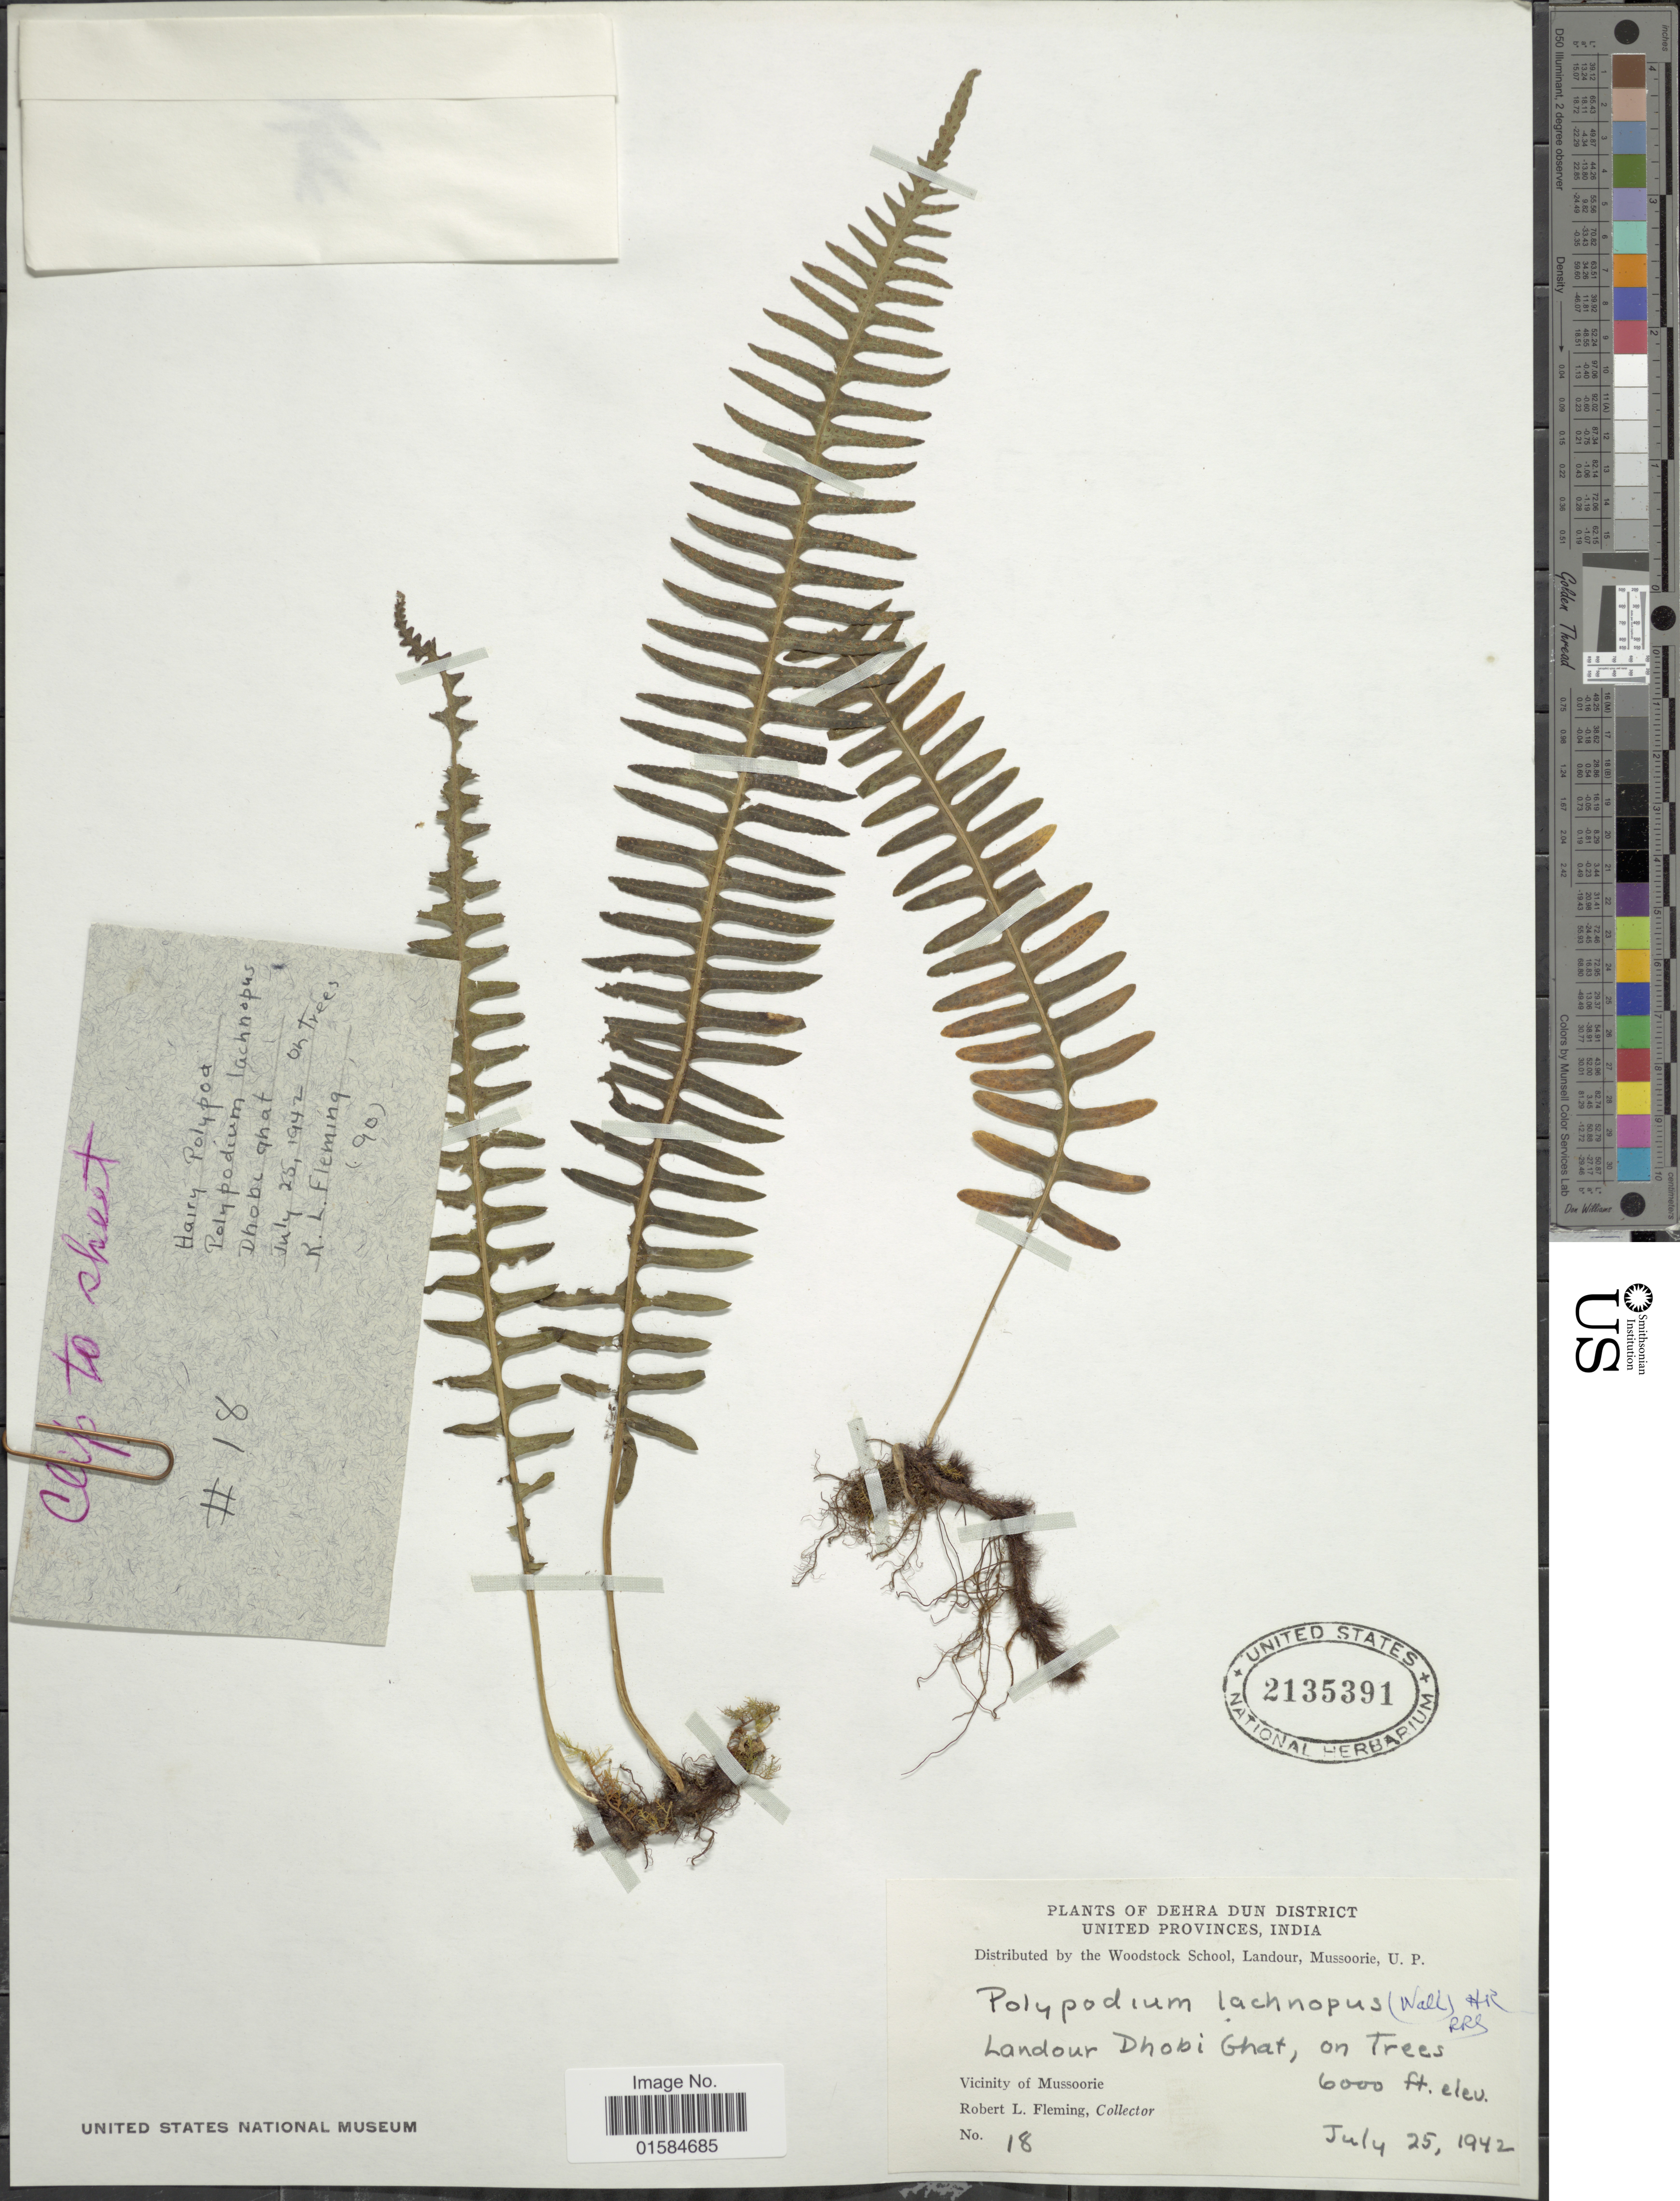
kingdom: Plantae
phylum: Tracheophyta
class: Polypodiopsida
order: Polypodiales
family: Polypodiaceae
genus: Goniophlebium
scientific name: Goniophlebium lachnopus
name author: (Wall. ex Hook.) J. Sm.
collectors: R. Fleming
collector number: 18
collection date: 1942-07-25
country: India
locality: Dehra Dun District United provinces, landour Dhobi Ghat, vicinity of Mussoorie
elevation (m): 1829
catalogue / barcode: US 2135391